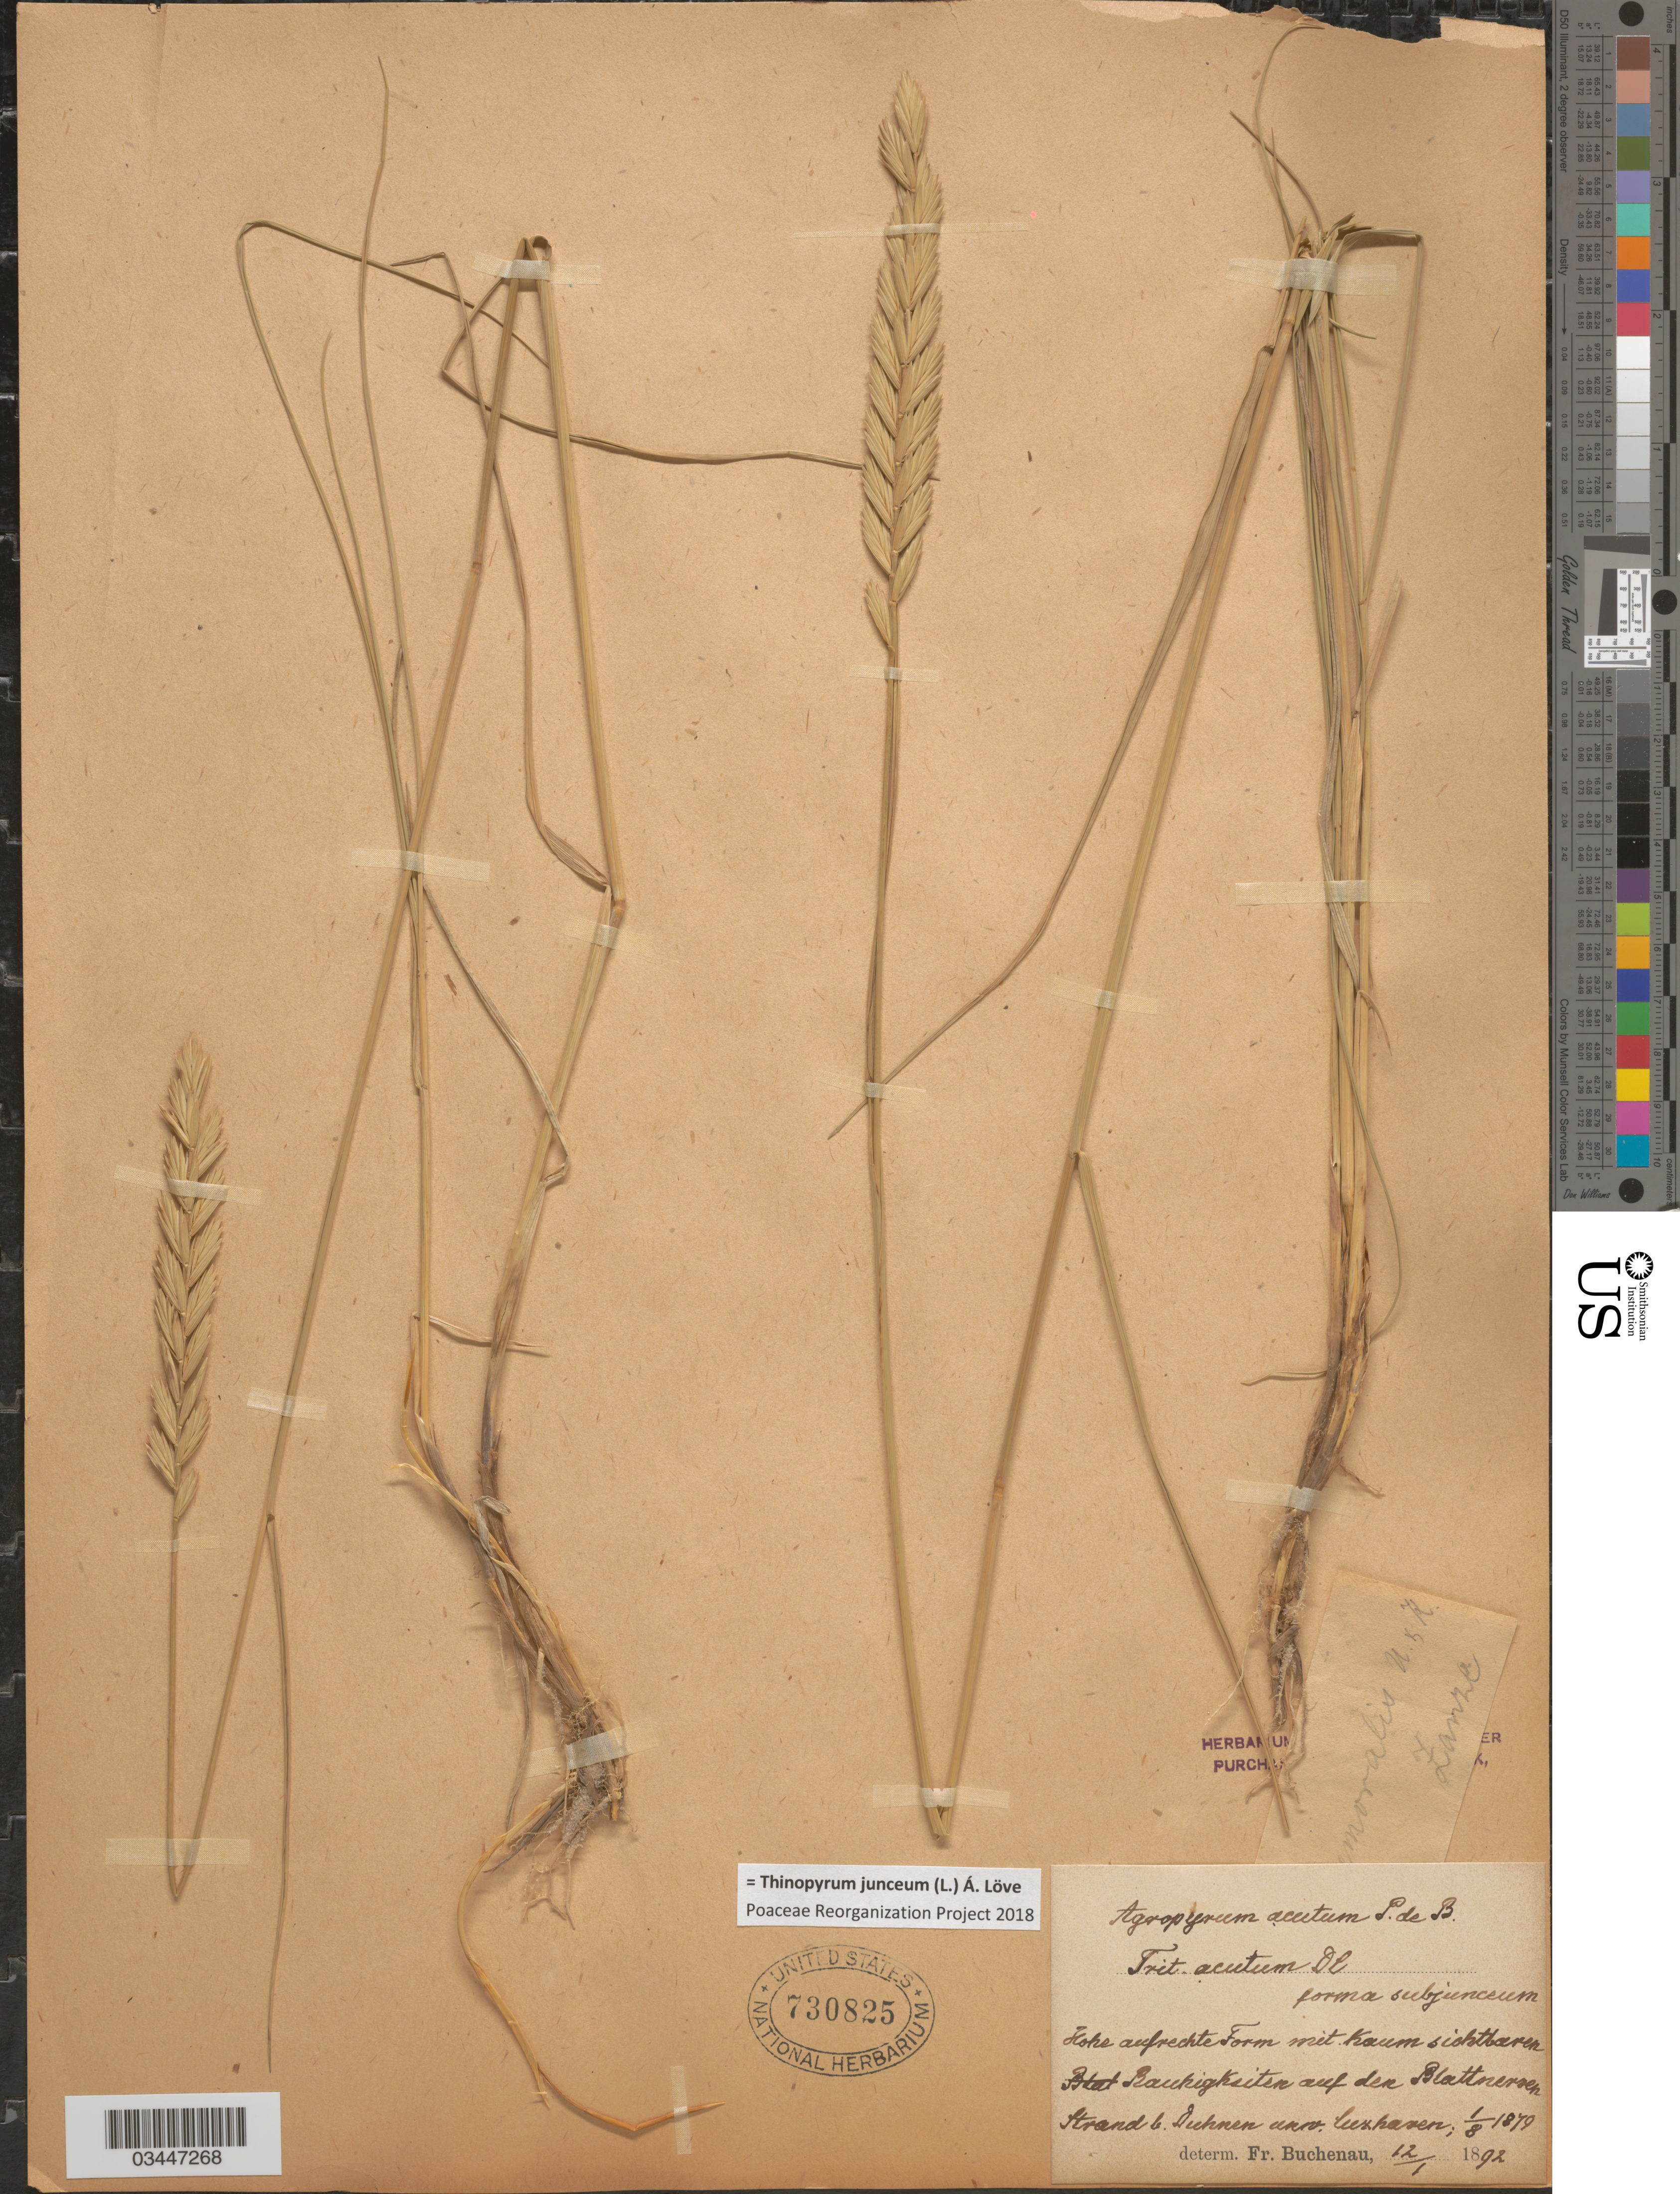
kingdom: Plantae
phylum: Tracheophyta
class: Liliopsida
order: Poales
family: Poaceae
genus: Thinopyrum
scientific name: Thinopyrum junceum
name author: (L.) Á. Löve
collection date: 1879-08-01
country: Germany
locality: Strand b. Duhnen unnv. Cuxhaven.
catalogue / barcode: US 730825